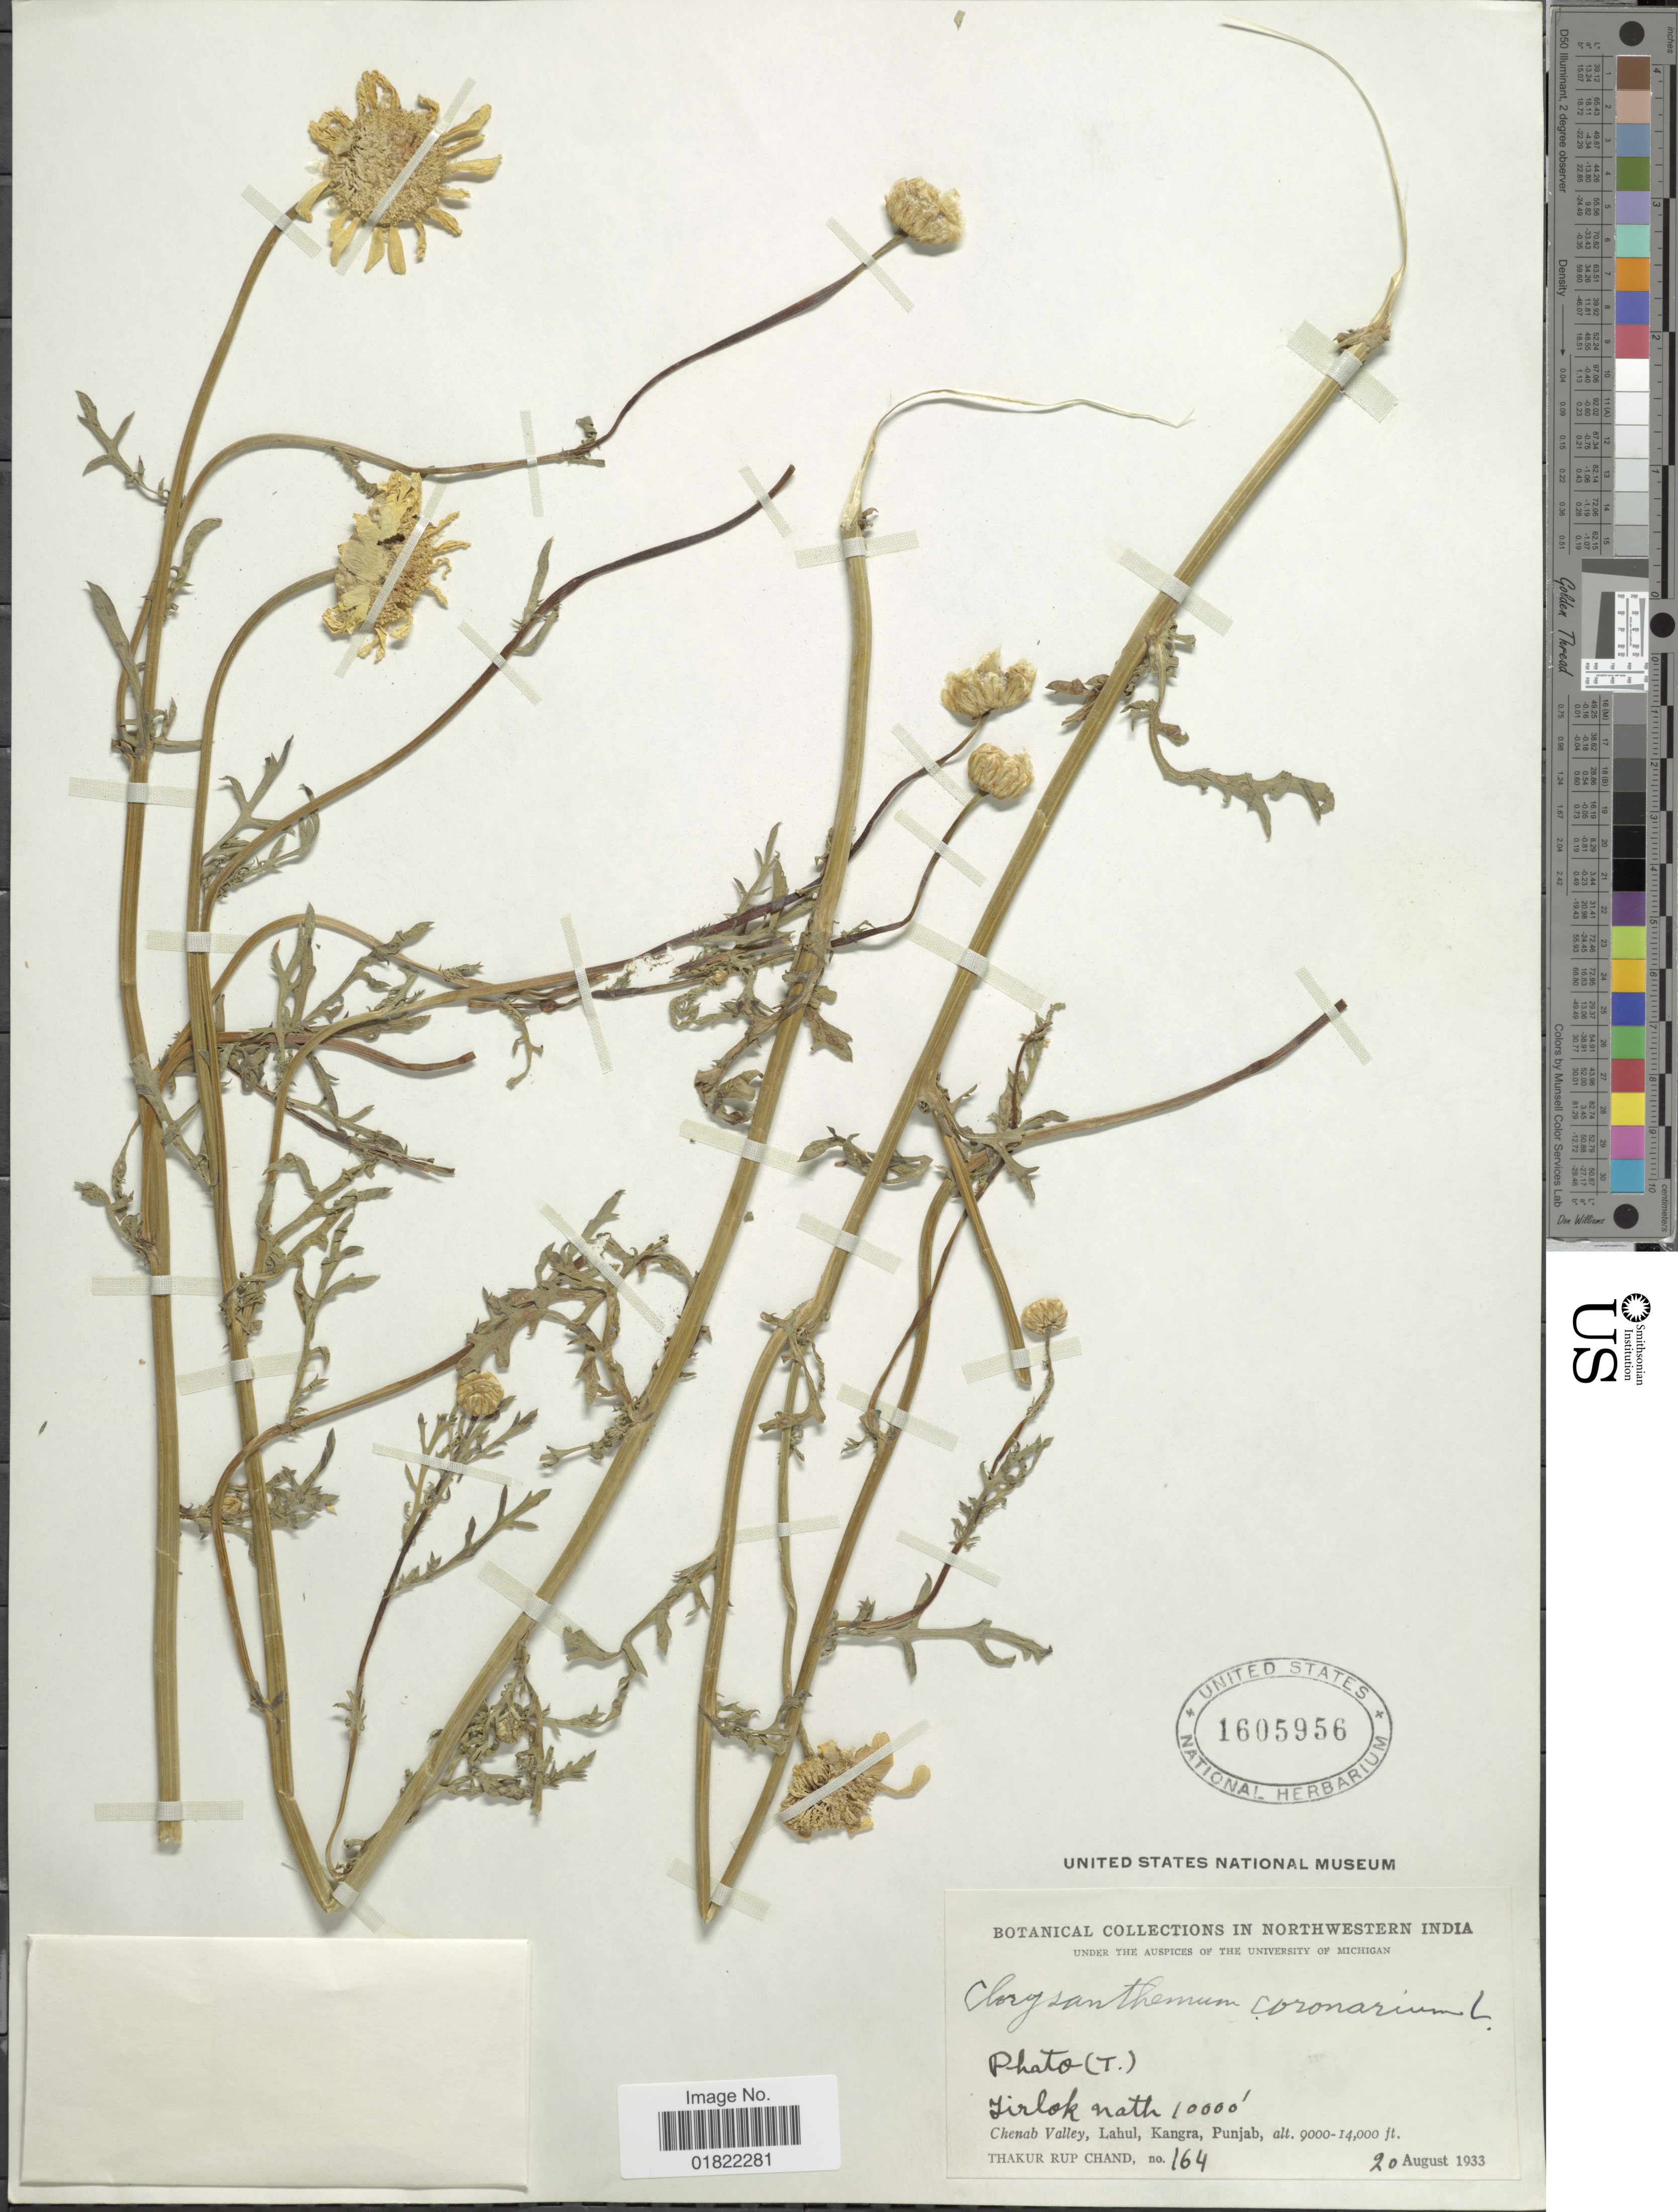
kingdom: Plantae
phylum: Tracheophyta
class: Magnoliopsida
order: Asterales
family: Asteraceae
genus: Chrysanthemum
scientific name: Chrysanthemum coronarium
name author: L.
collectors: T. R. Chand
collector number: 164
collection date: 1933-08-20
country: India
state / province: Himachal Pradesh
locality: Northwestern India, Triloknath, Chenab Valley, Lahul, Kangra, Punjab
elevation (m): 3048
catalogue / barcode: US 1605956